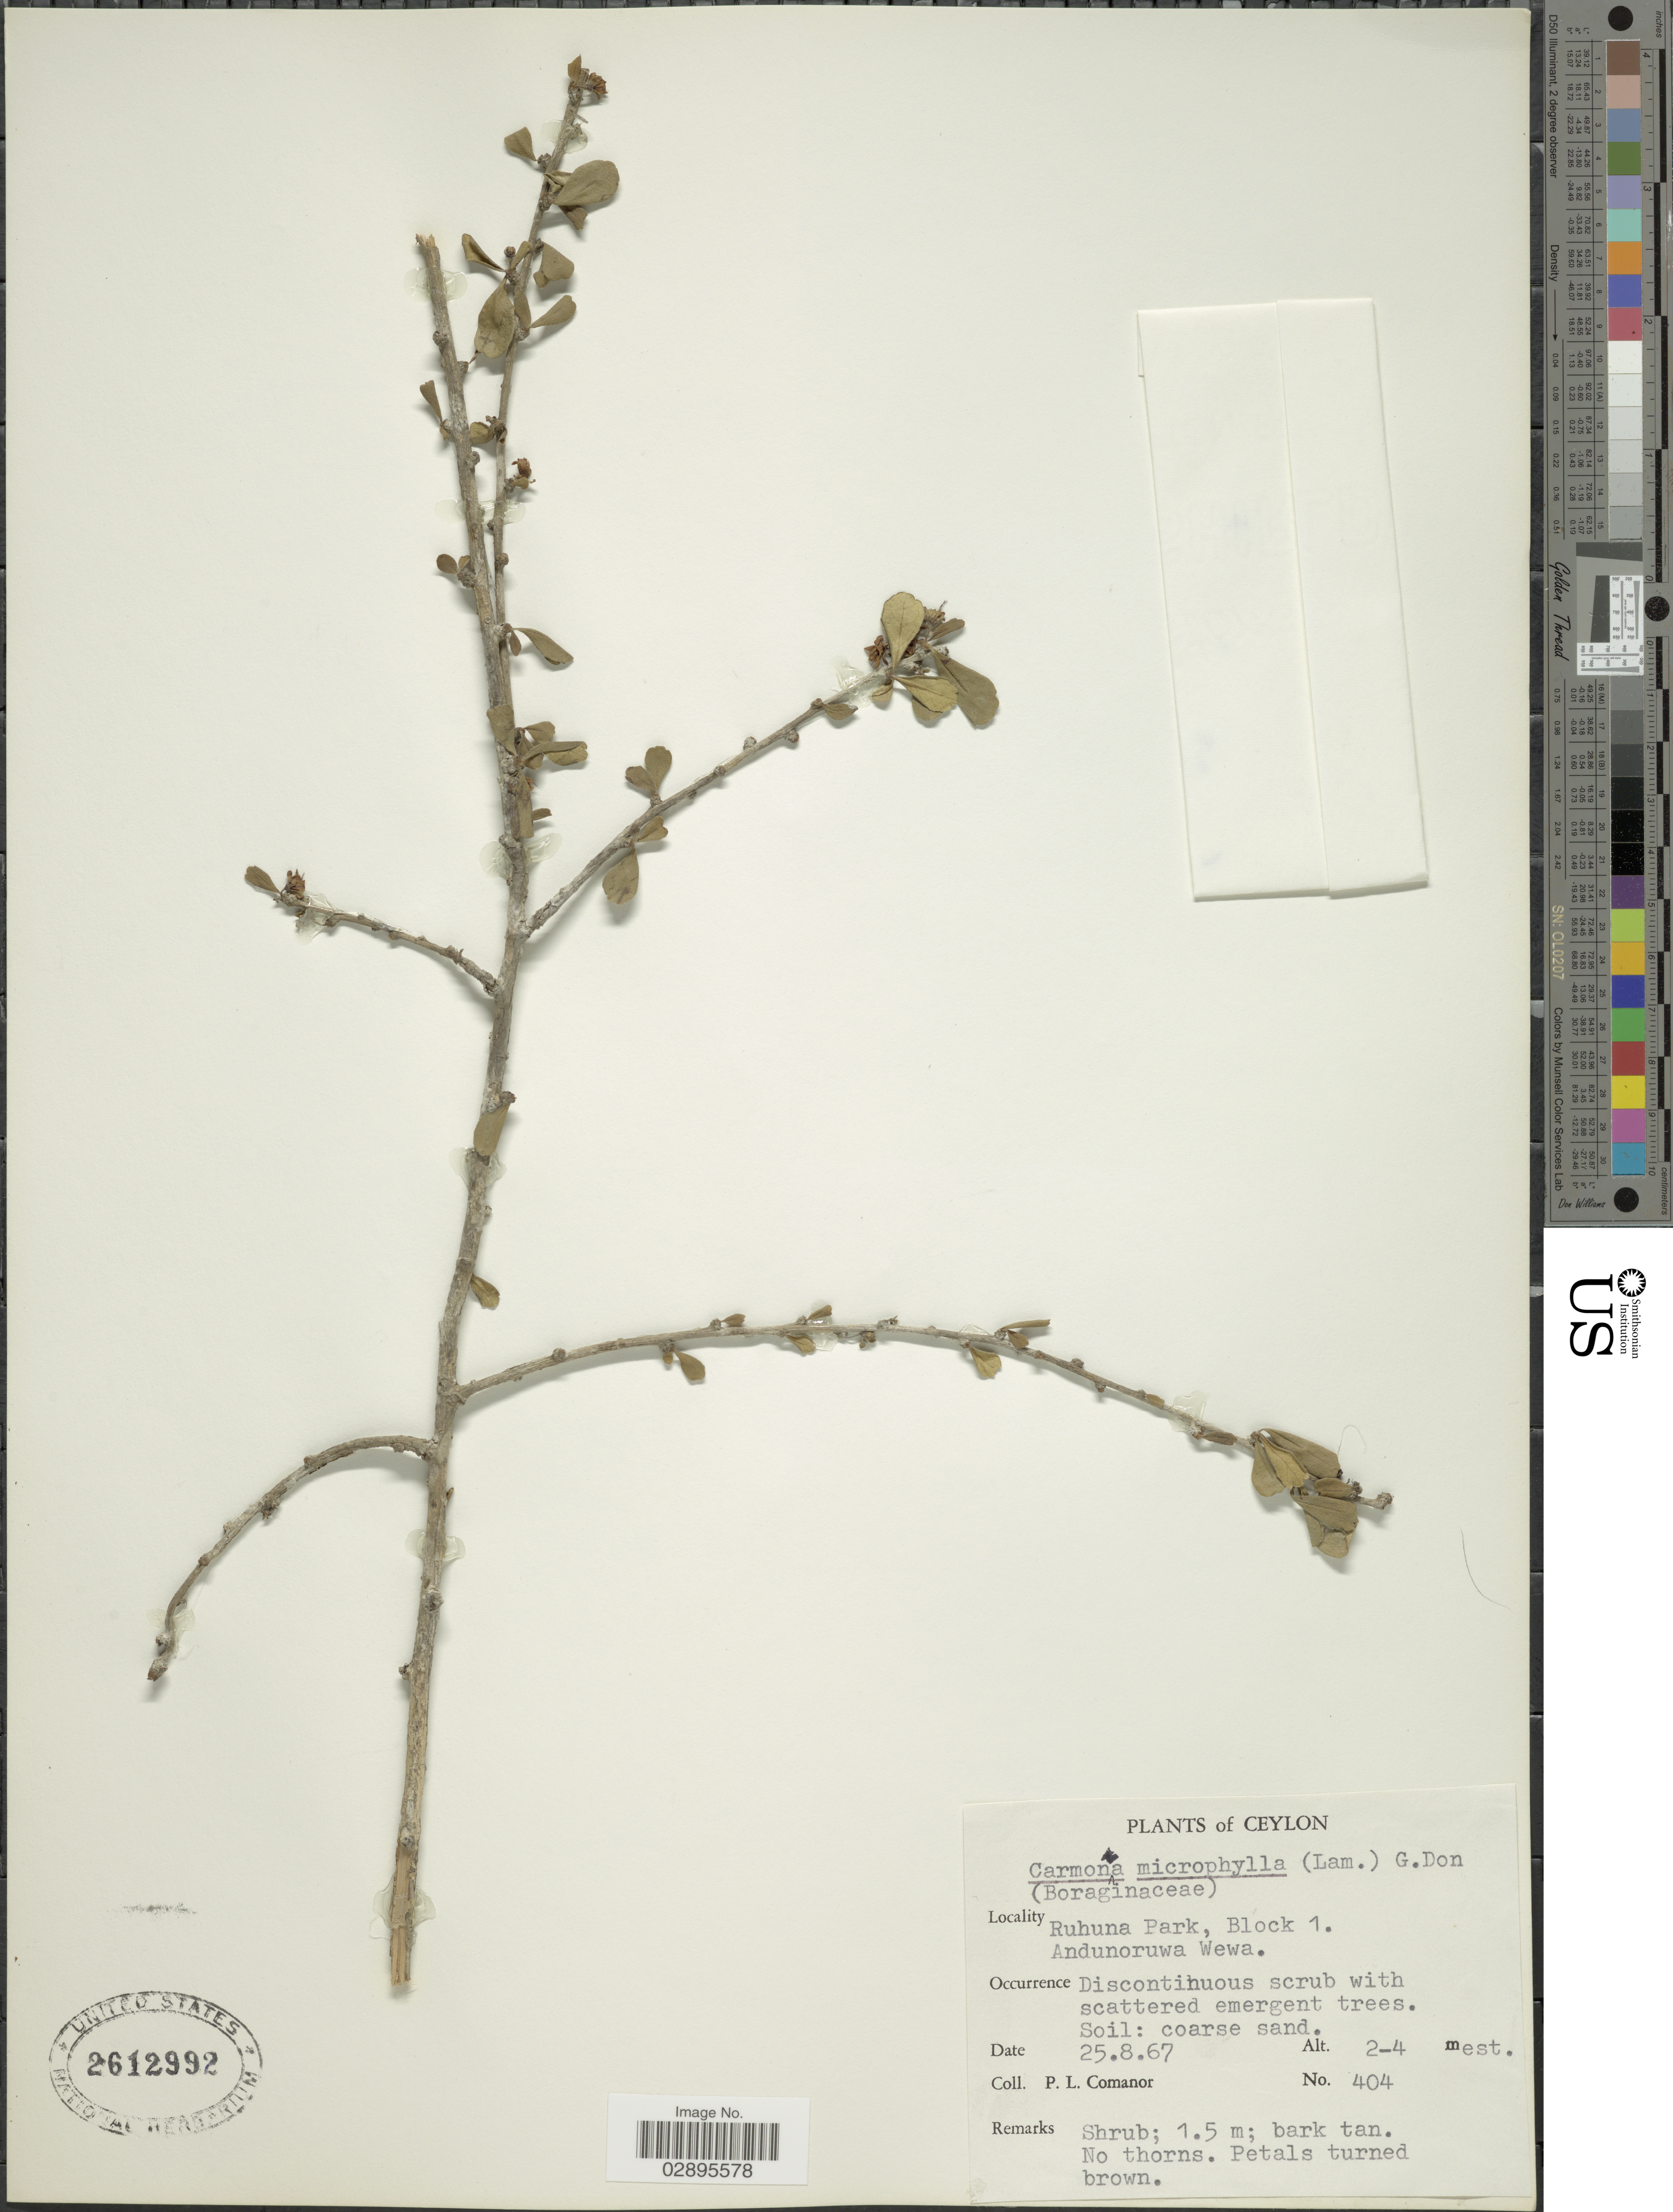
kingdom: Plantae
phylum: Tracheophyta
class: Magnoliopsida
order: Boraginales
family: Ehretiaceae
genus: Ehretia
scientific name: Ehretia microphylla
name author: Lam.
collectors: P. Comanor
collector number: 404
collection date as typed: Transcribed d/m/y: 25/8/67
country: Sri Lanka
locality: Ceylon. Ruhuna Park, Block 1. Andunoruwa Wewa.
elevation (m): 2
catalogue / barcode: US 2612992